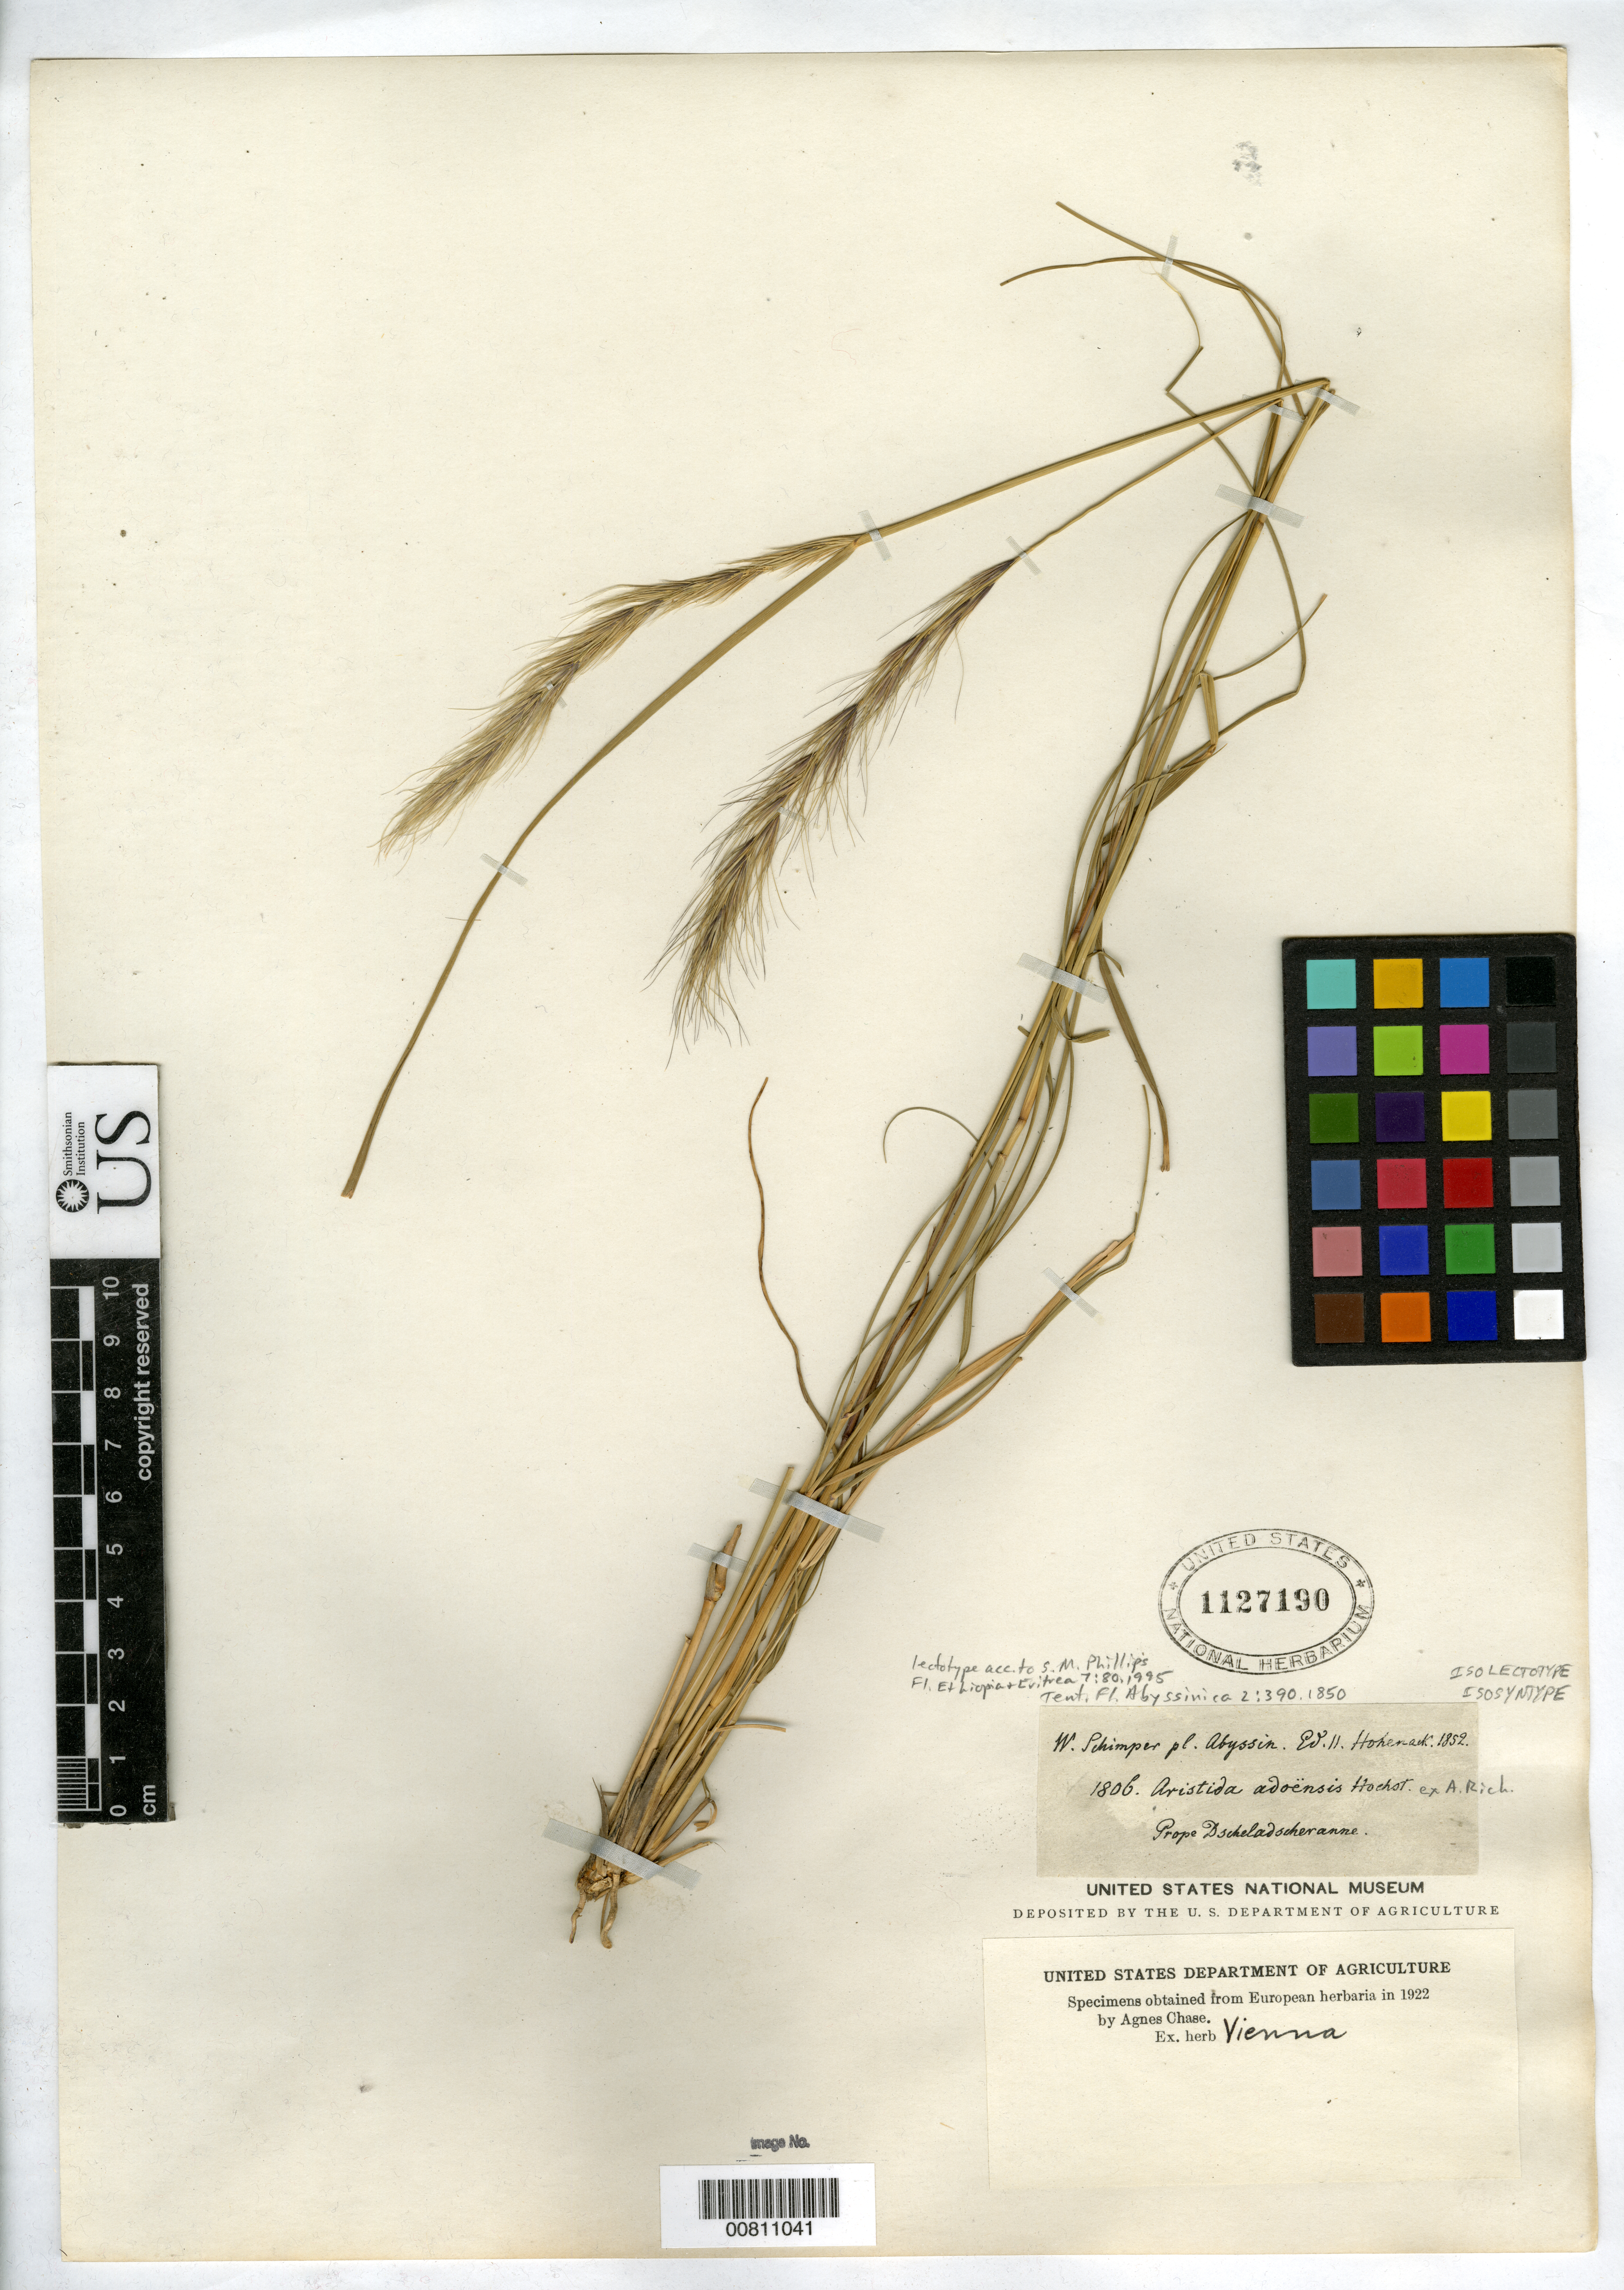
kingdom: Plantae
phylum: Tracheophyta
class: Liliopsida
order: Poales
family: Poaceae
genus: Aristida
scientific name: Aristida adoensis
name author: Hochst. ex A. Rich.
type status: Isolectotype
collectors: G. W. Schimper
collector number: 1806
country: Ethiopia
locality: Prope Dscheladscheranne.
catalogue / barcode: US 1127190